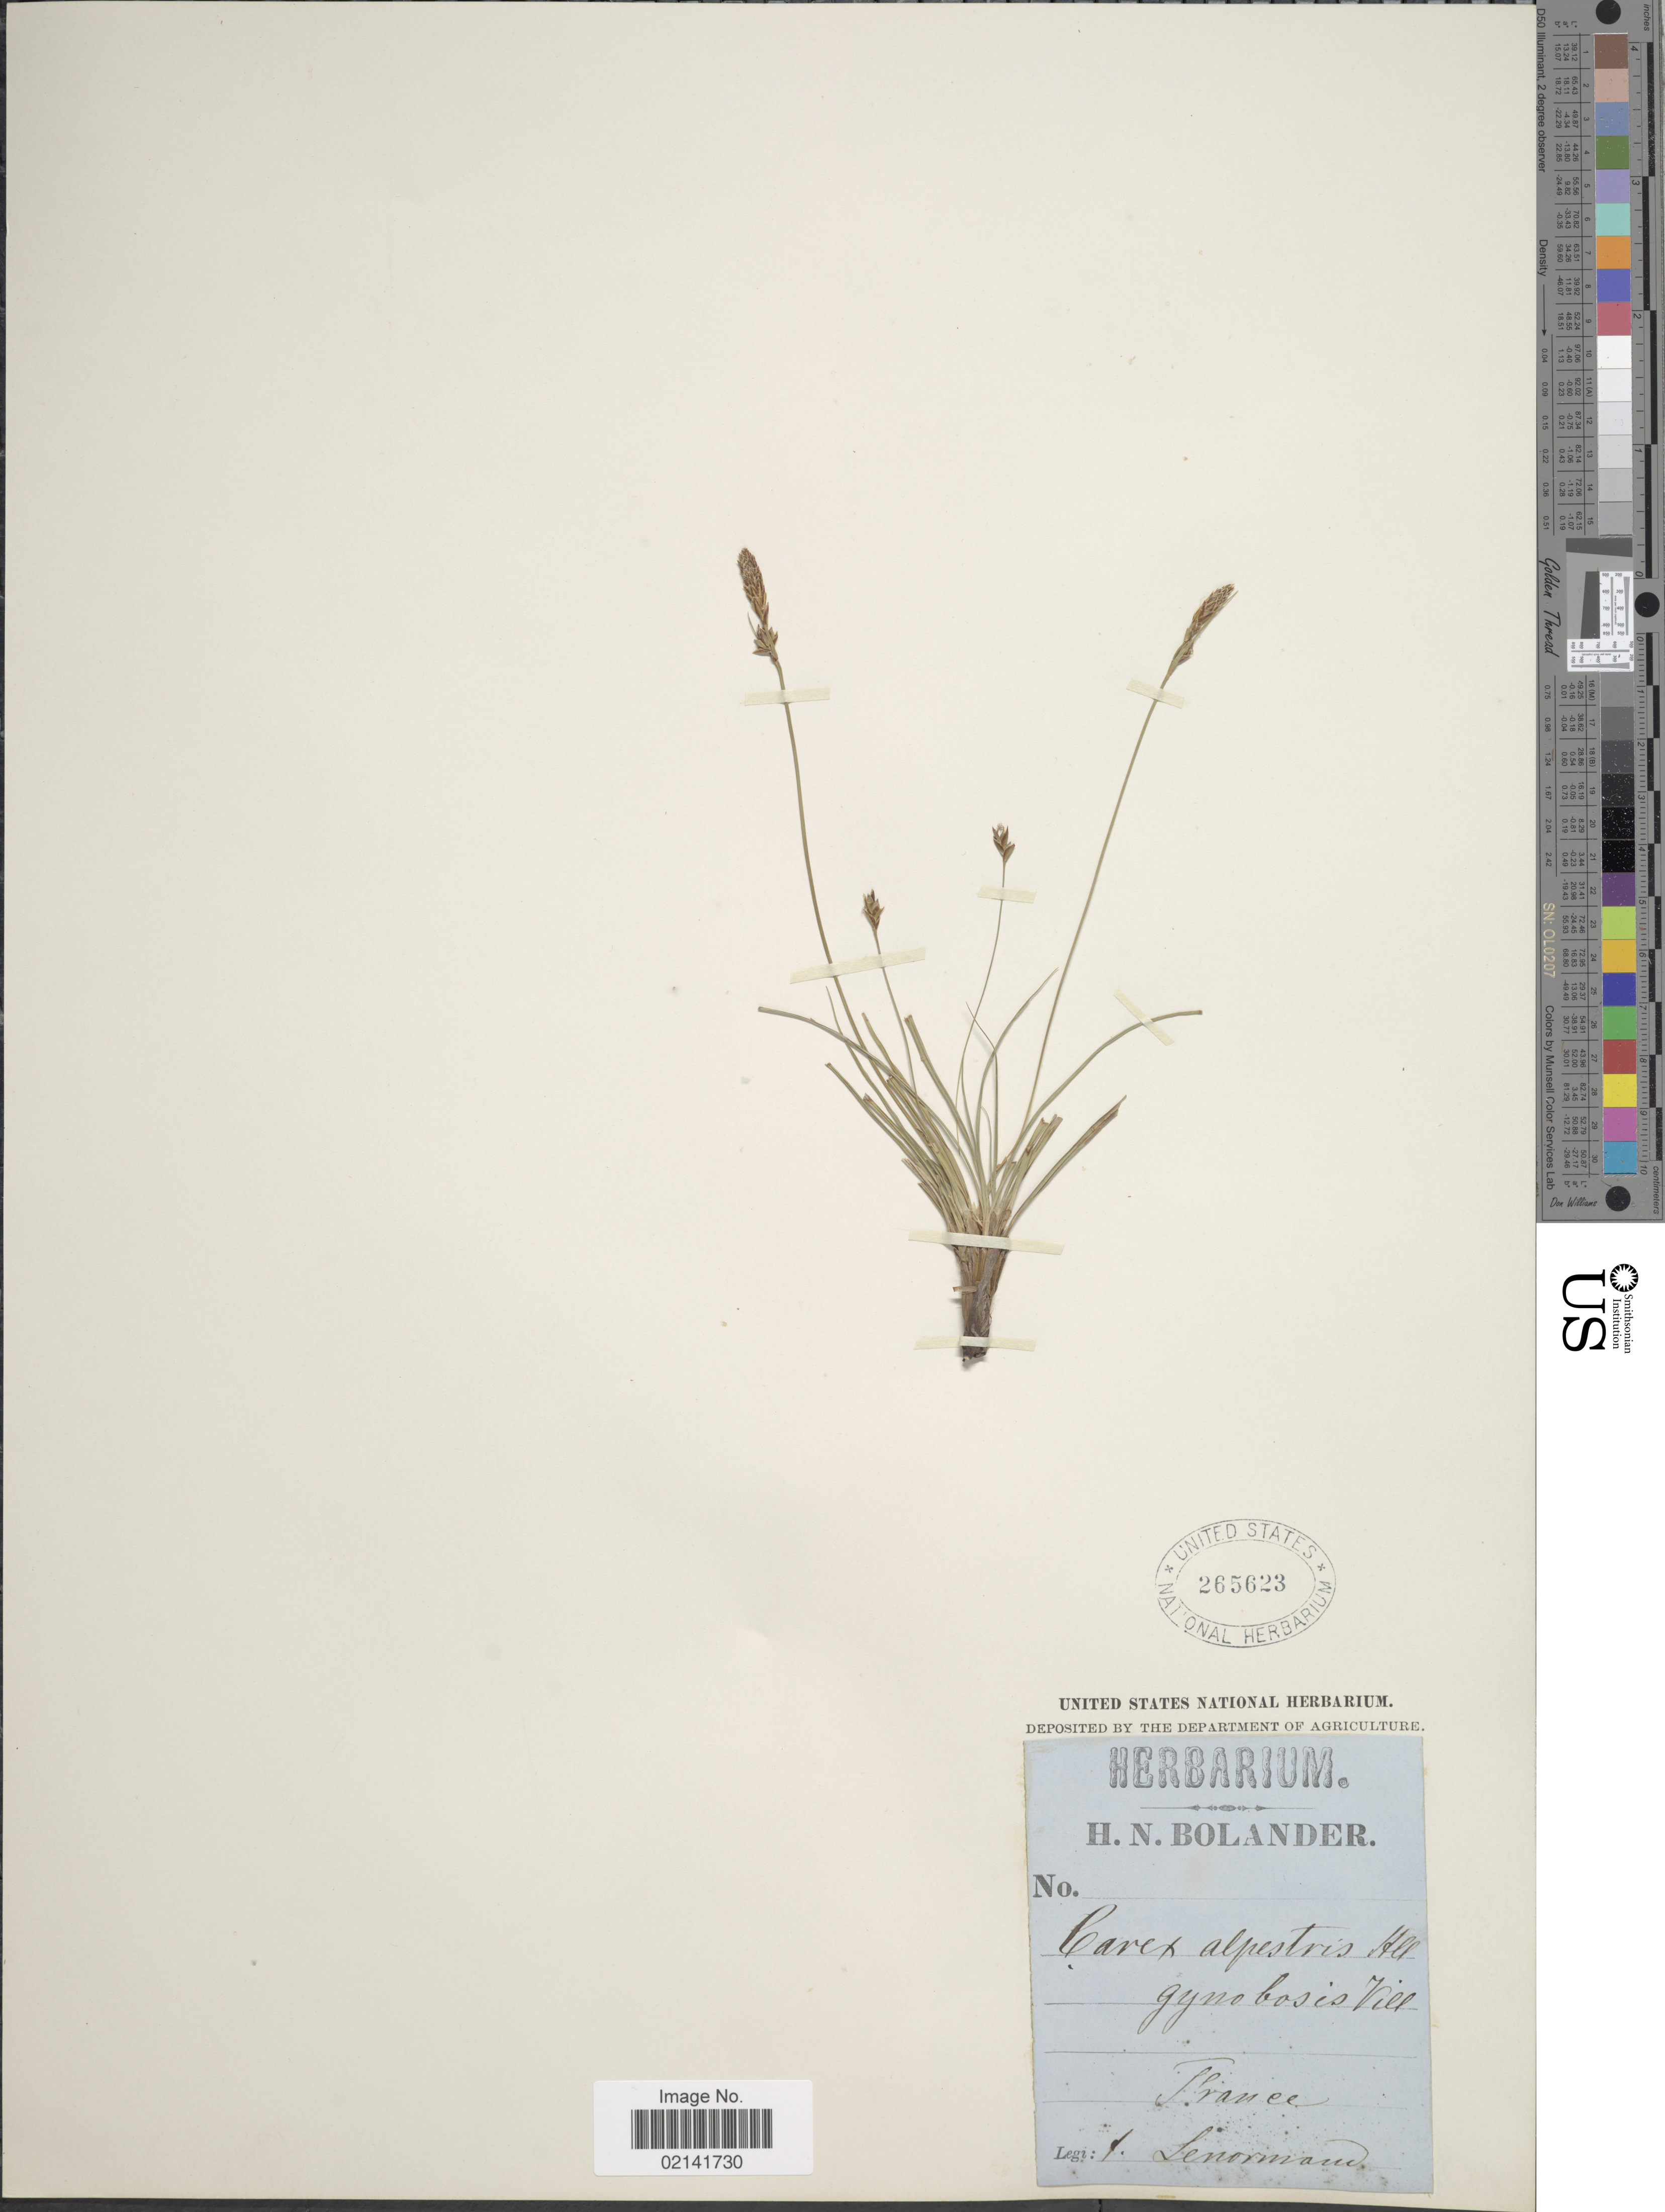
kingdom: Plantae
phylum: Tracheophyta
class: Liliopsida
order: Poales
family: Cyperaceae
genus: Carex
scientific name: Carex halleriana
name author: Asso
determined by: Strong, Mark T., (BOT), Smithsonian Institution - National Museum of Natural History (UNITED STATES)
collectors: H. N. Bolander (herbarium)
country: France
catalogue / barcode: US 265623